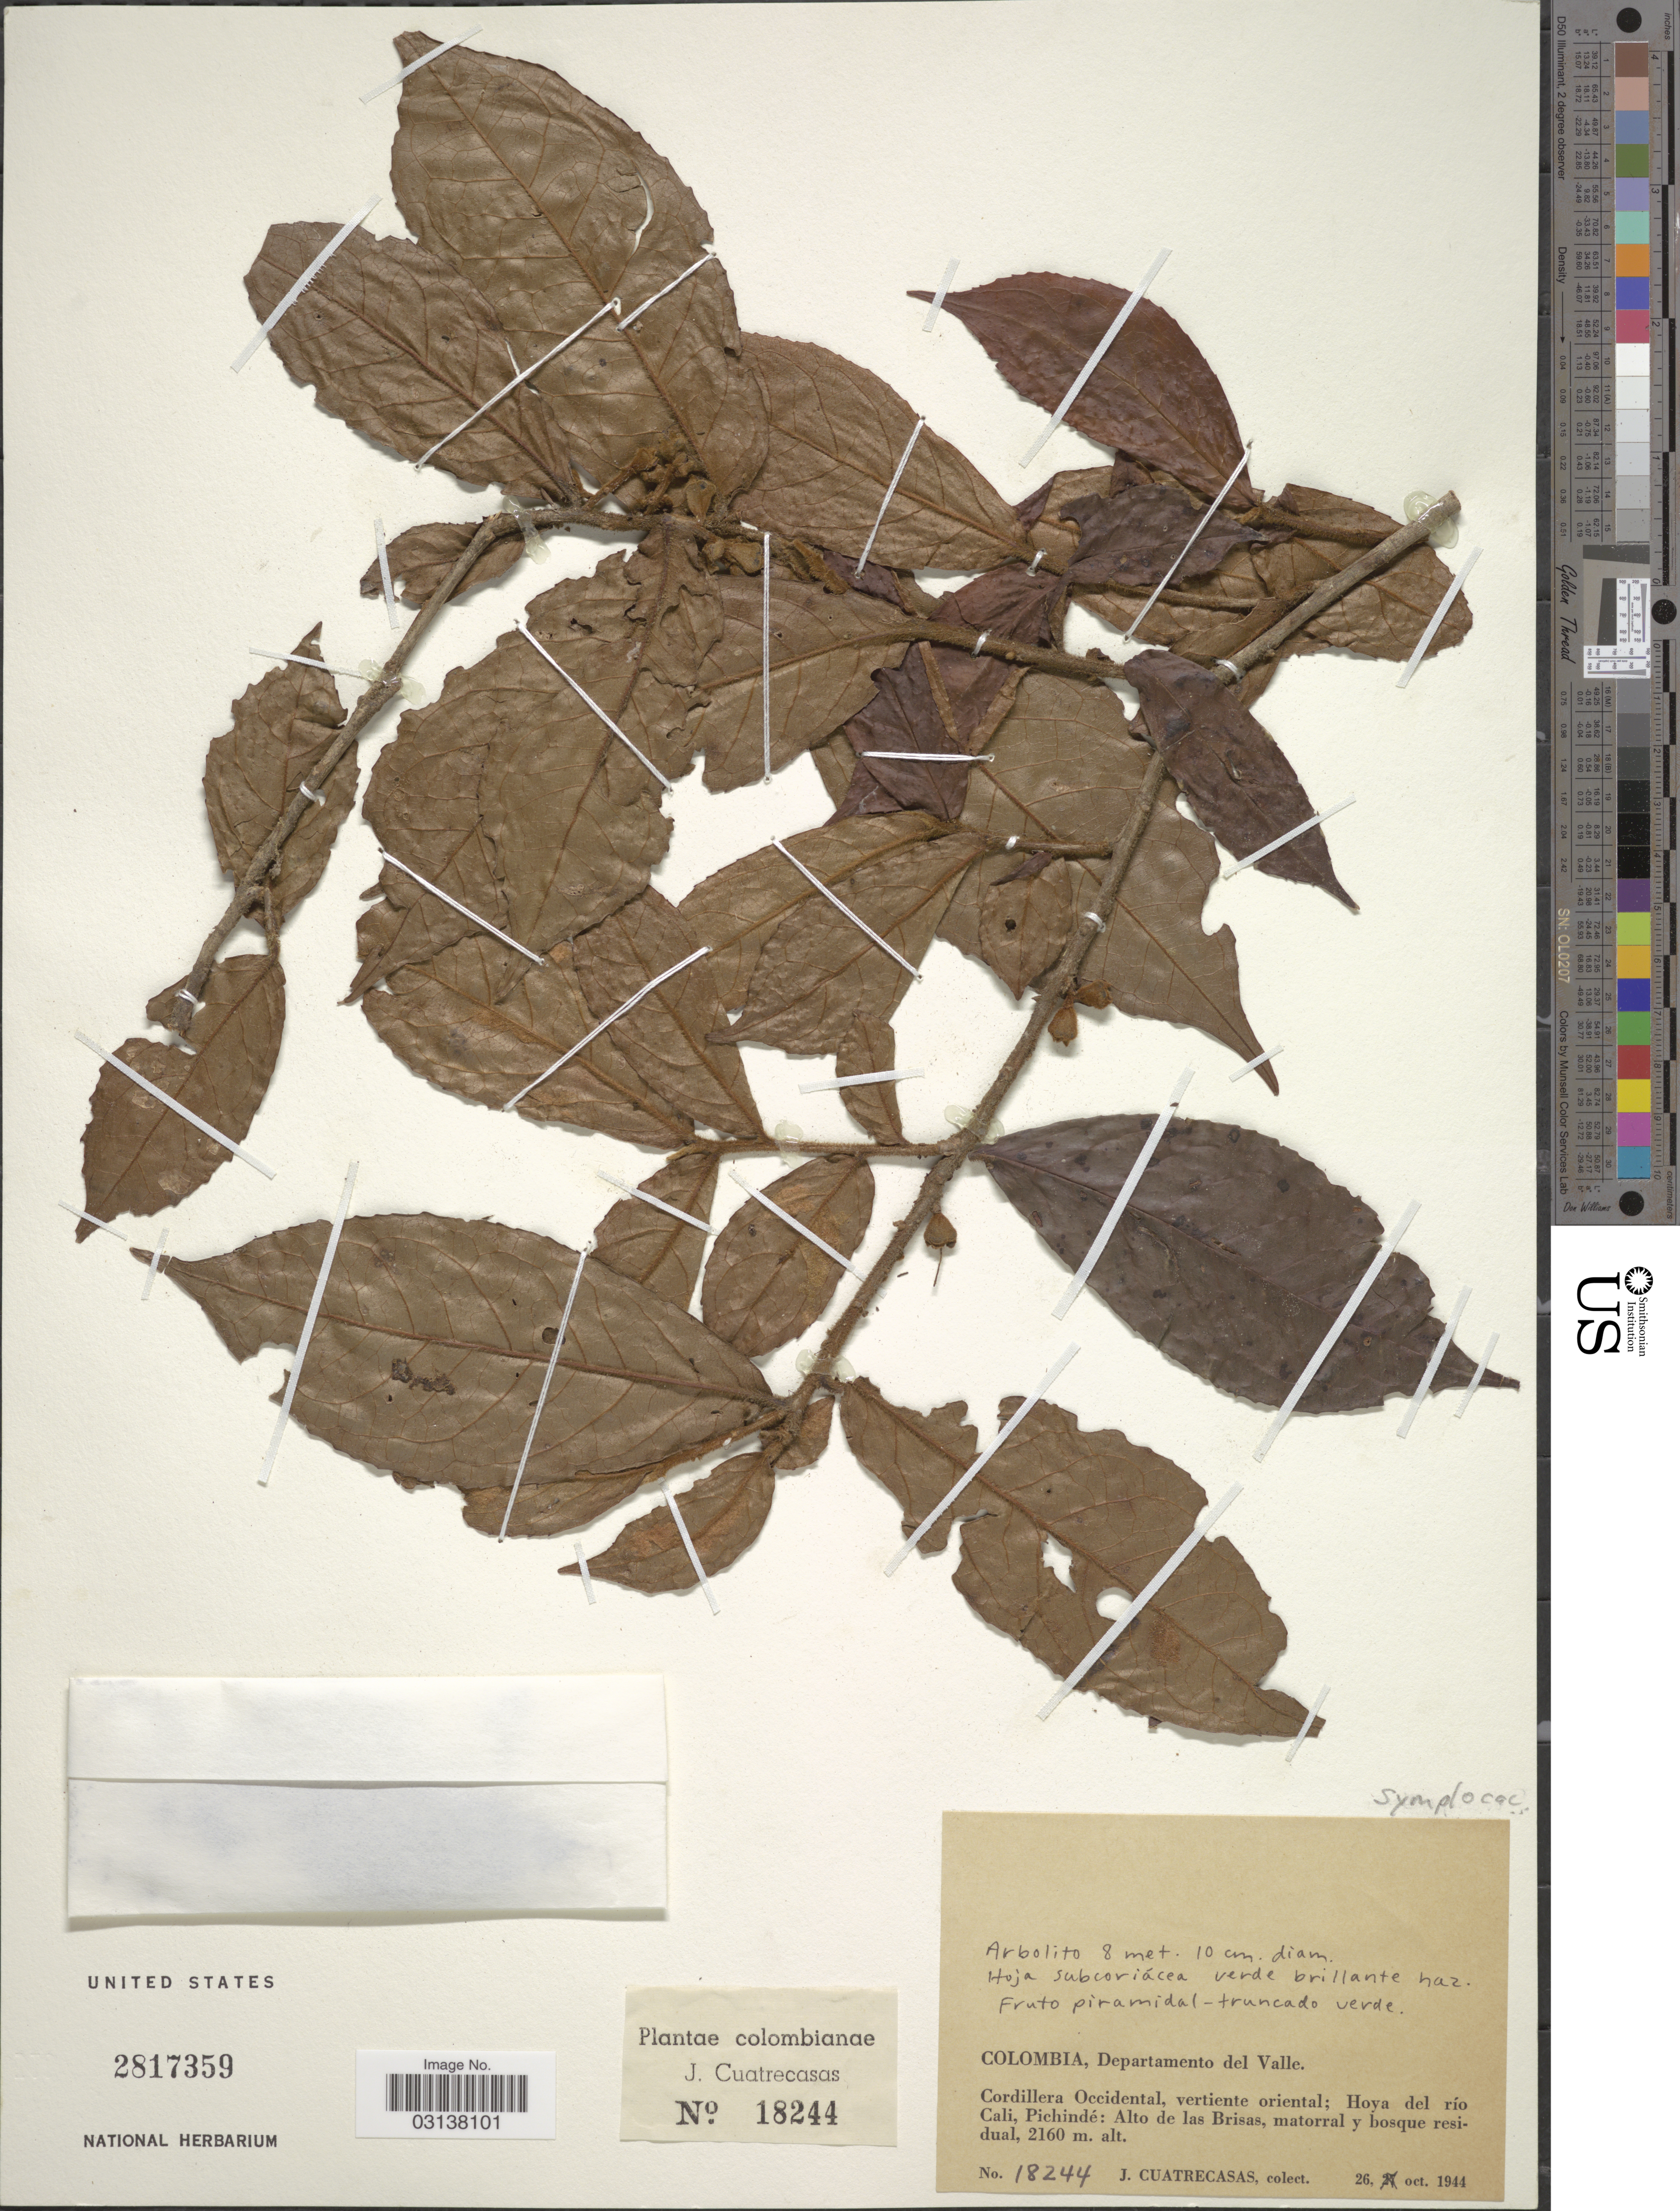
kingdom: Plantae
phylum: Tracheophyta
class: Magnoliopsida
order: Ericales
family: Symplocaceae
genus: Symplocos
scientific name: Symplocos serrulata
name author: Bonpl.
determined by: Ståhl, B.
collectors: J. Cuatrecasas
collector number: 18244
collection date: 1944-10-26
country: Colombia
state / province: Valle del Cauca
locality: Departamento del Valle. Cordillera Occidental, vertiente oriental; Hoya del río Cali, Pichindé: Alto de las Brisas, matorral y bosque residual.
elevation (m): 2160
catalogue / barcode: US 2817359